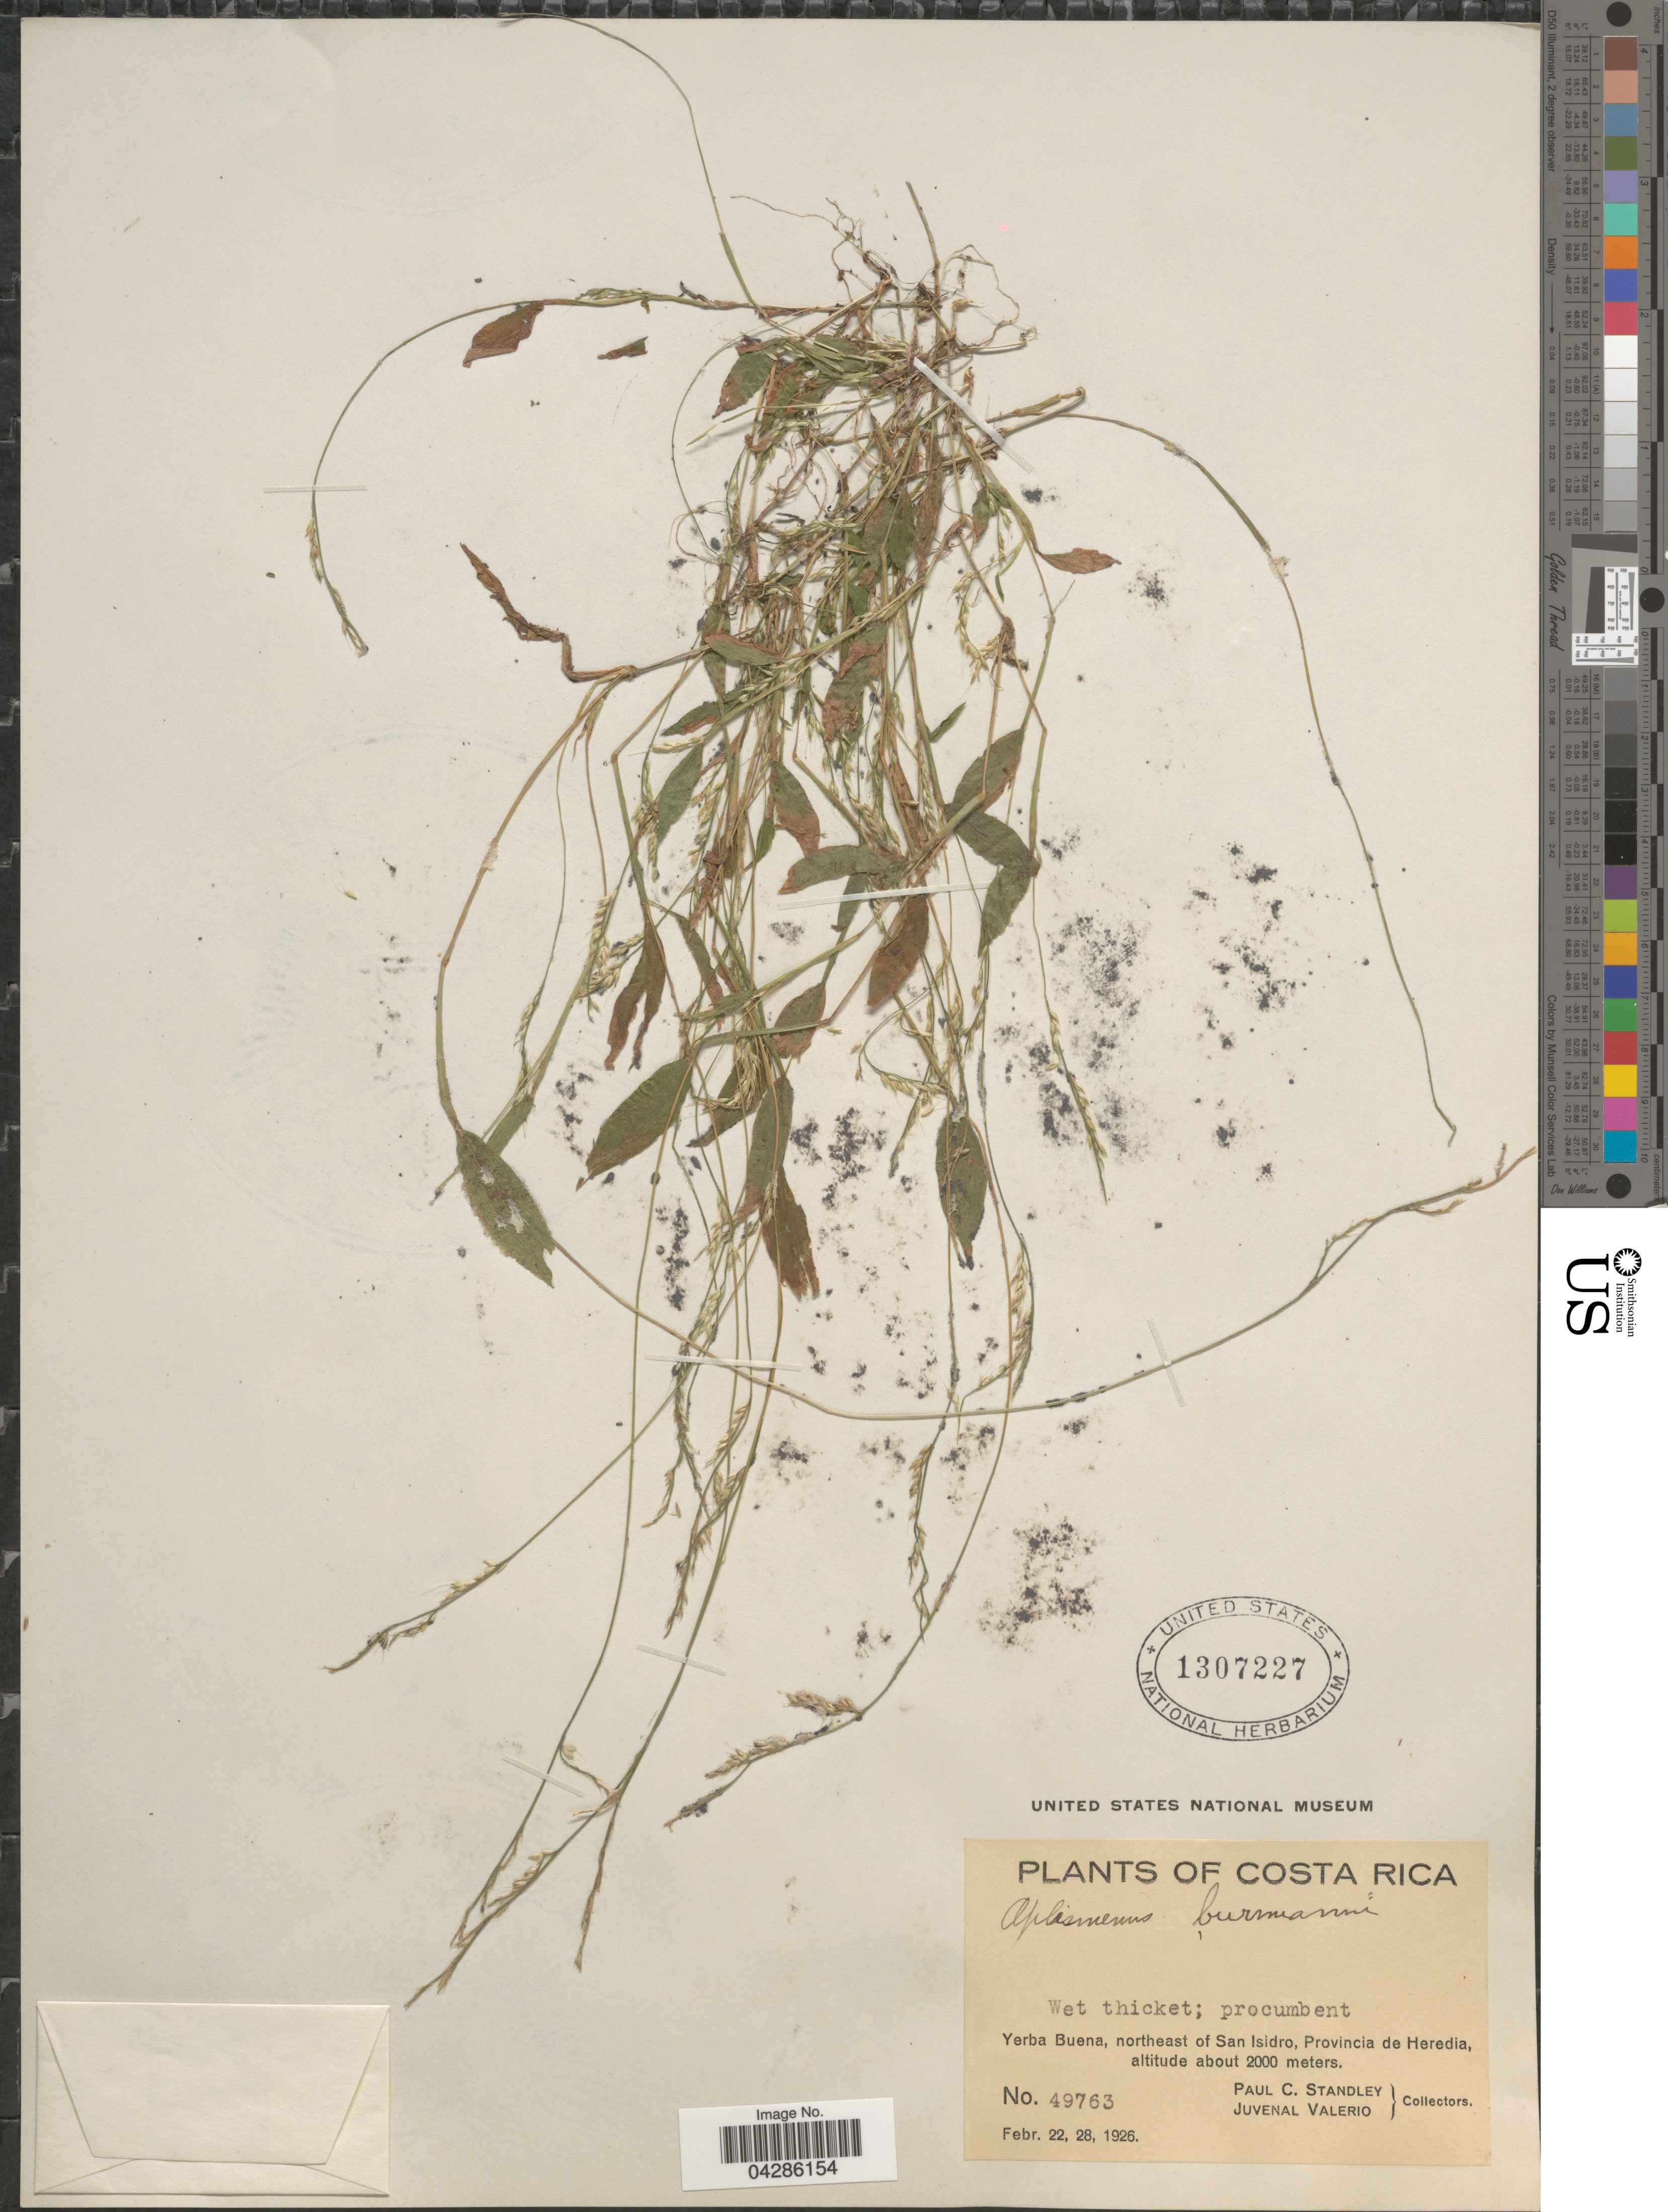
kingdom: Plantae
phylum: Tracheophyta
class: Liliopsida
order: Poales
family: Poaceae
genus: Oplismenus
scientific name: Oplismenus burmannii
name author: (Retz.) P. Beauv.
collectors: P. C. Standley & J. Valerio R.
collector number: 49763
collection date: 1926-02-22/1926-02-28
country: Costa Rica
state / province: Heredia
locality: Yerba Buena, northeast of San Isidro.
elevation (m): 2000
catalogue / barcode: US 1307227